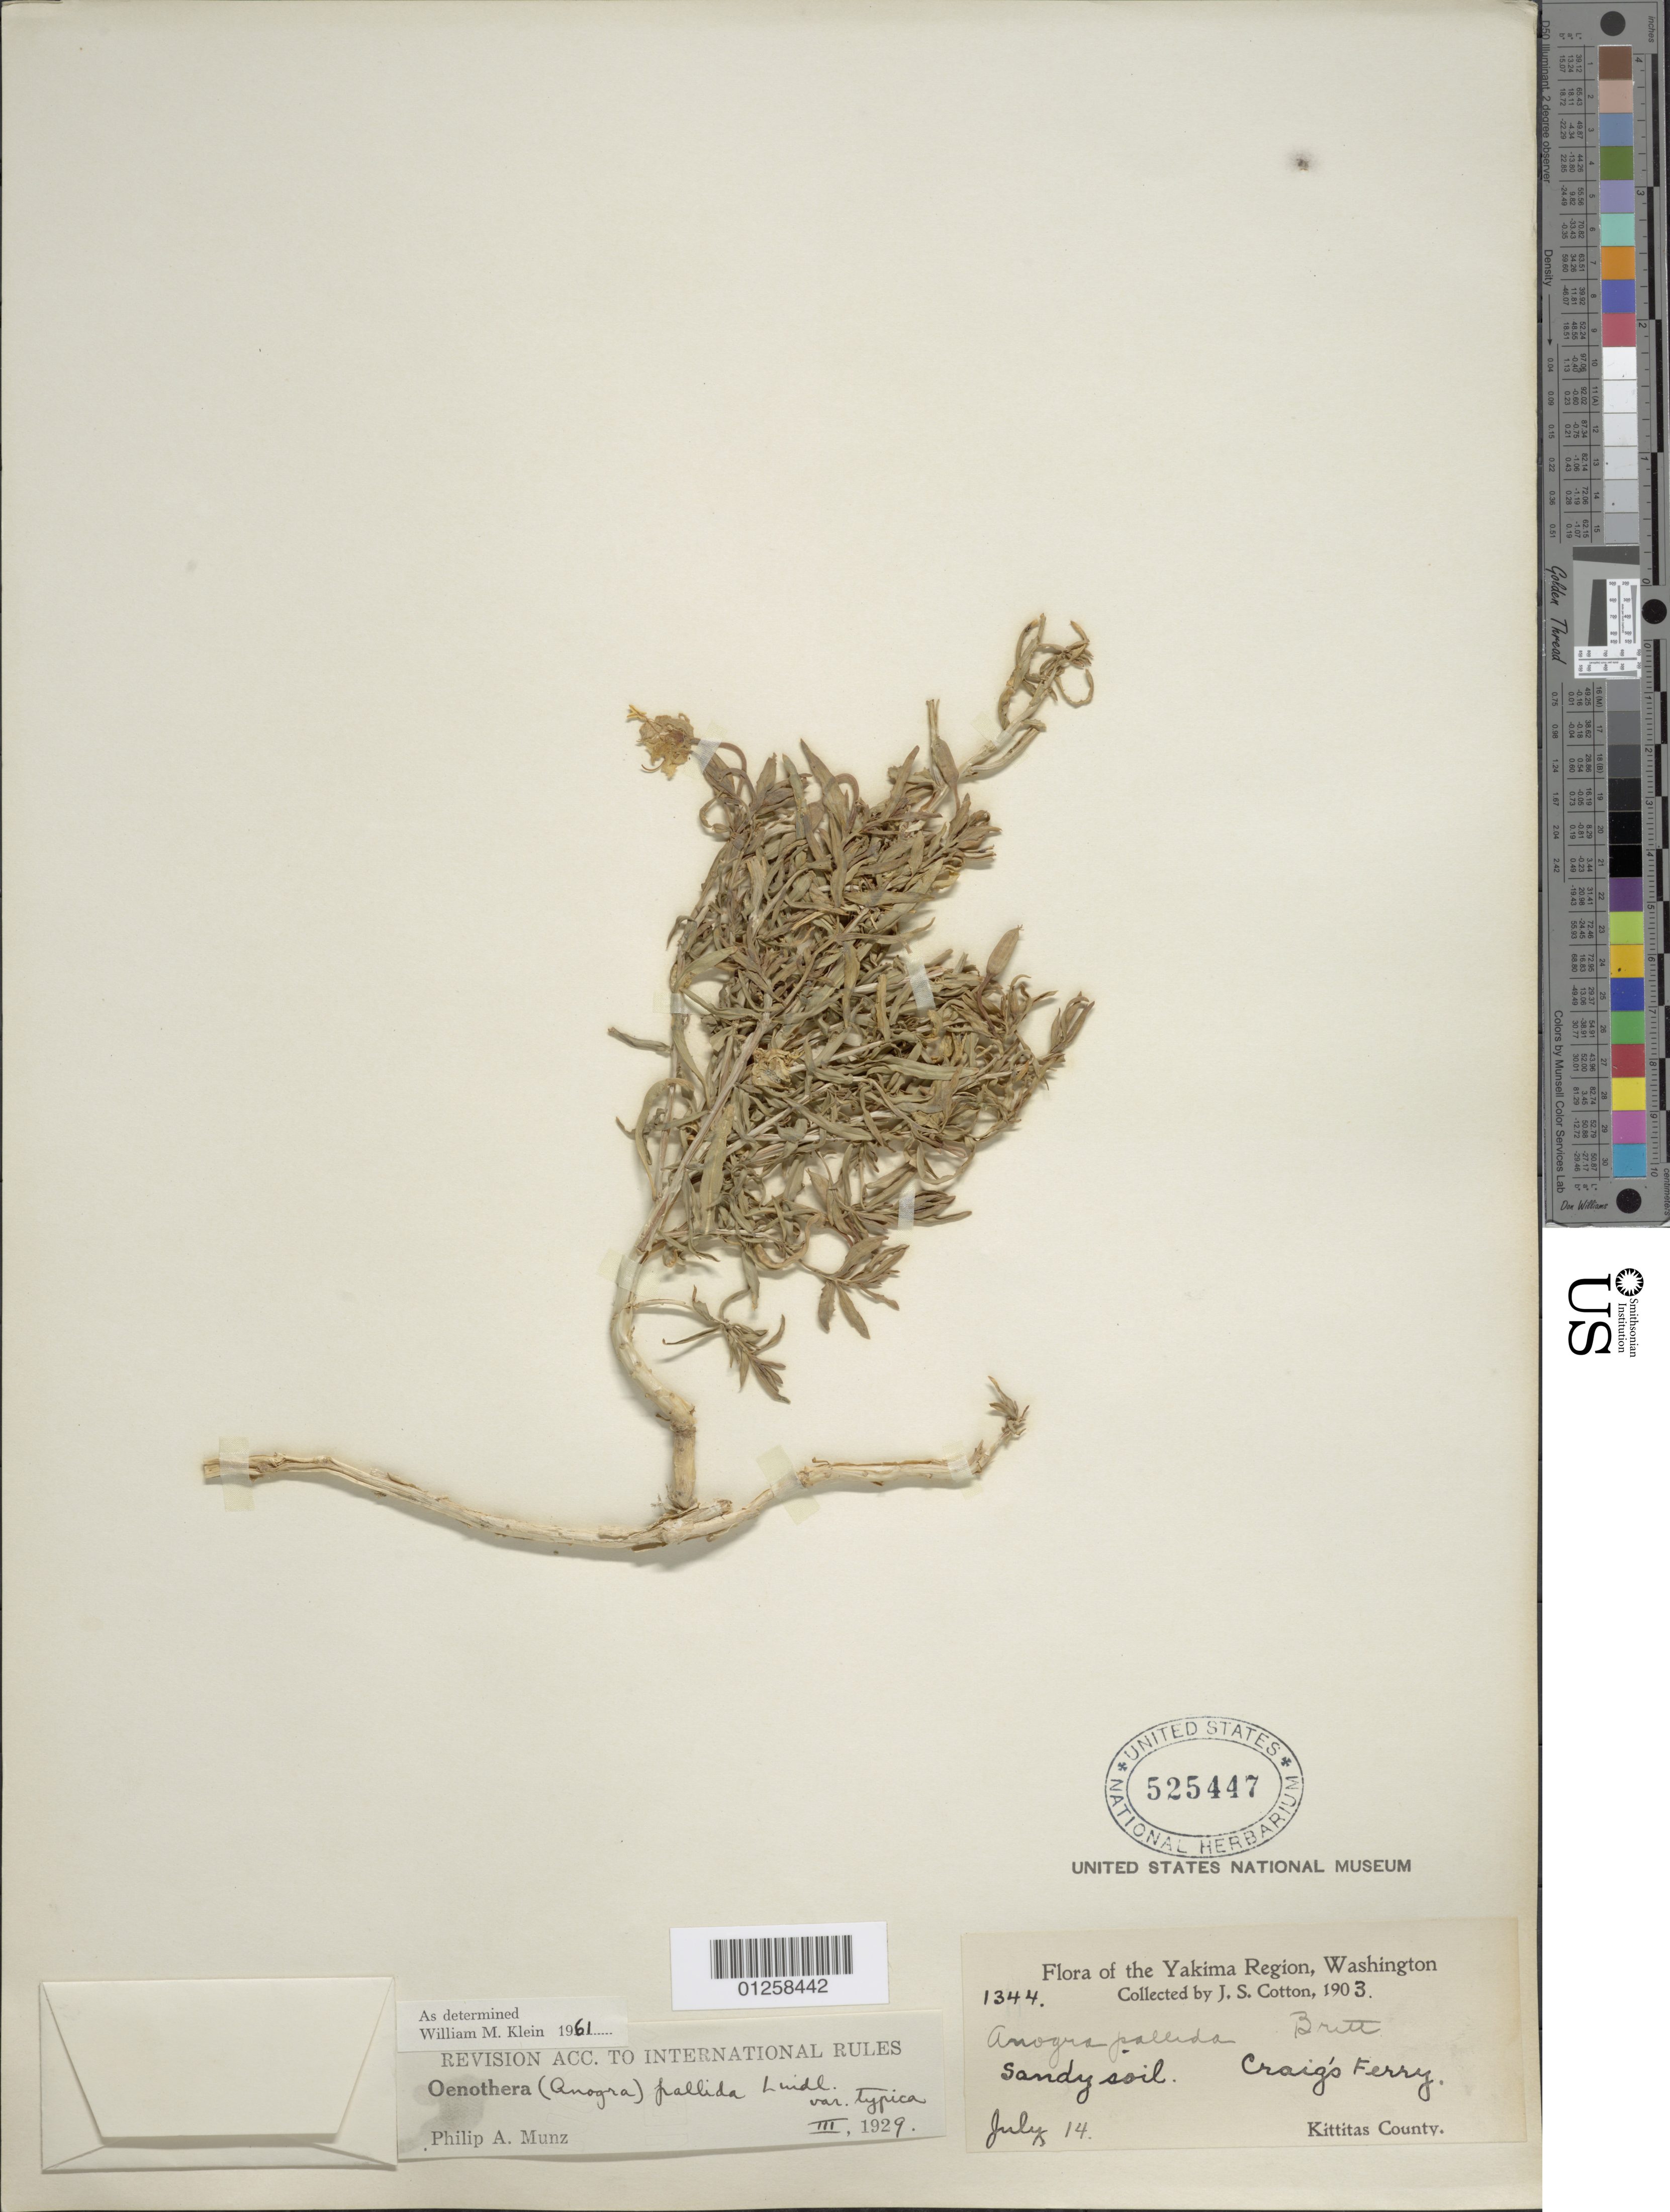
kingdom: Plantae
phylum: Tracheophyta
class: Magnoliopsida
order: Myrtales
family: Onagraceae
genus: Oenothera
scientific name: Oenothera pallida subsp. pallida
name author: Lindl.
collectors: J. S. Cotton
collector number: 1344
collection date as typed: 14 Jul 1903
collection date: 1903-07-14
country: United States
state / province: Washington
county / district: Kittitas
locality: Craig's Ferry.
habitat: Sandy soil.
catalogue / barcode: US 525447